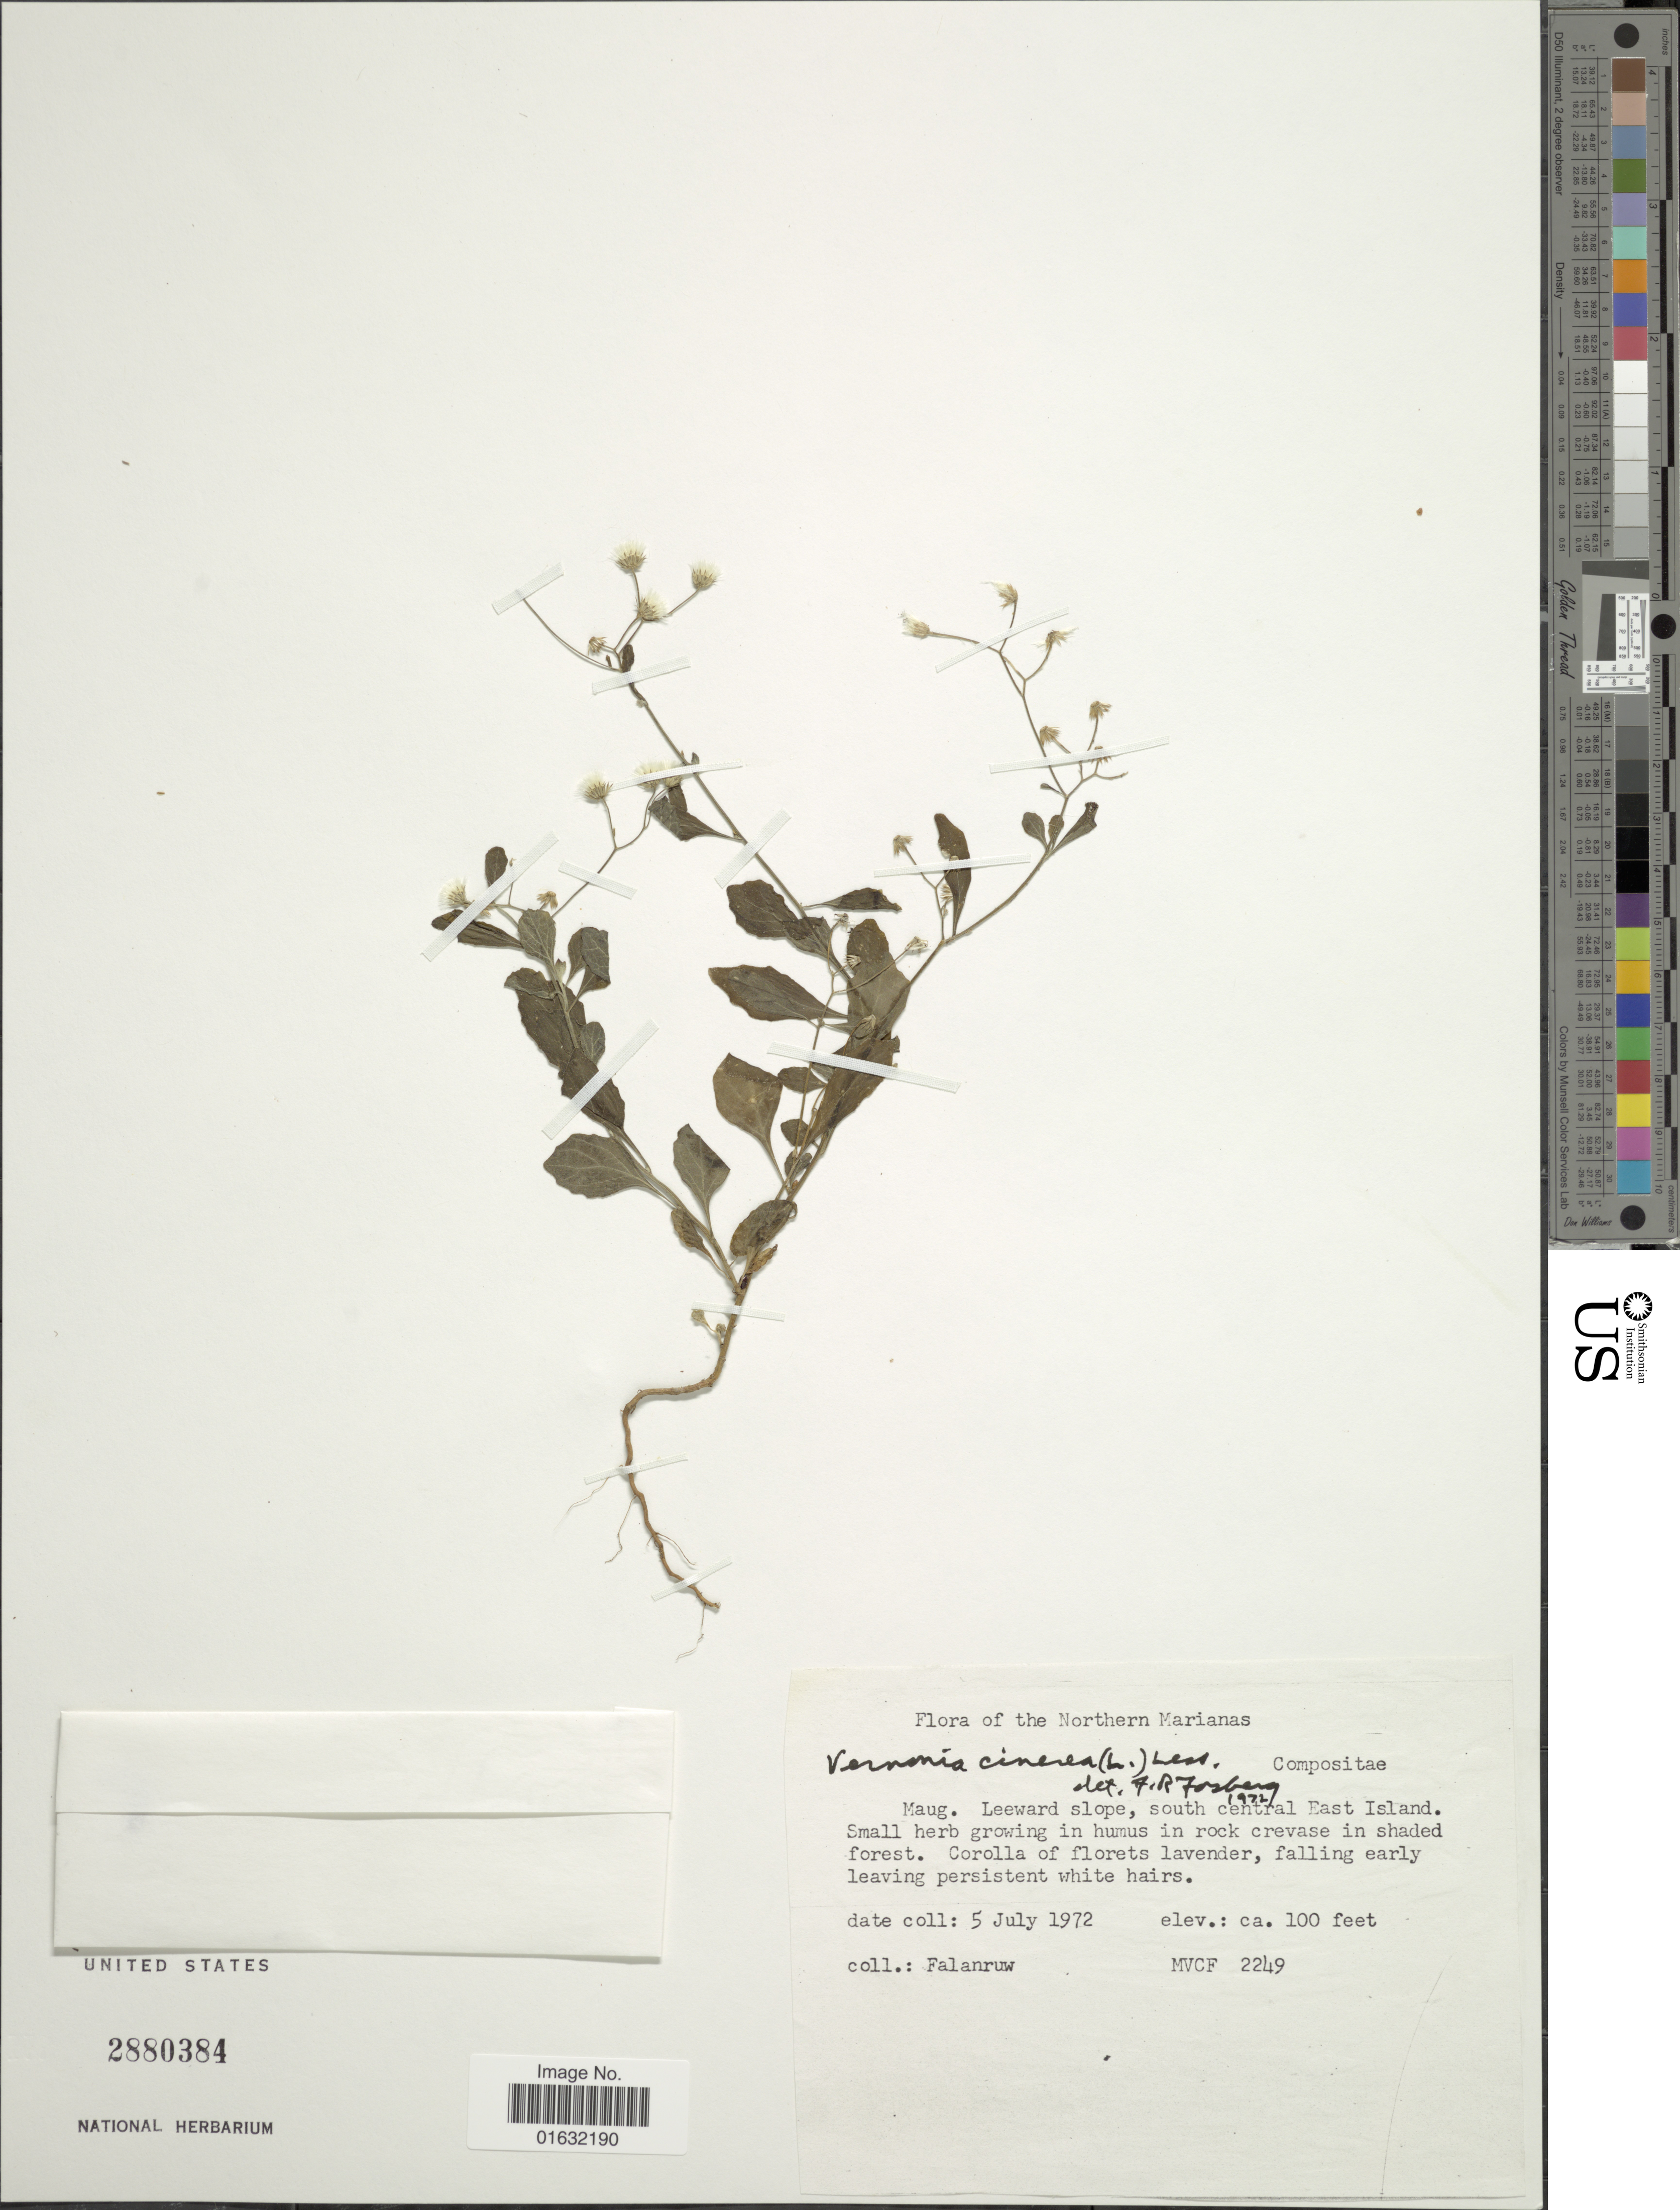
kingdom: Plantae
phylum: Tracheophyta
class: Magnoliopsida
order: Asterales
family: Asteraceae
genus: Cyanthillium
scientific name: Cyanthillium cinereum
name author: (L.) H. Rob.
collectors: Falanruw, --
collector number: MVCF 2249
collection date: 1972-07-05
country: Northern Mariana Islands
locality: Maug, Leeward slope, south central East Island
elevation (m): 30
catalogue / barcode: US 2880384